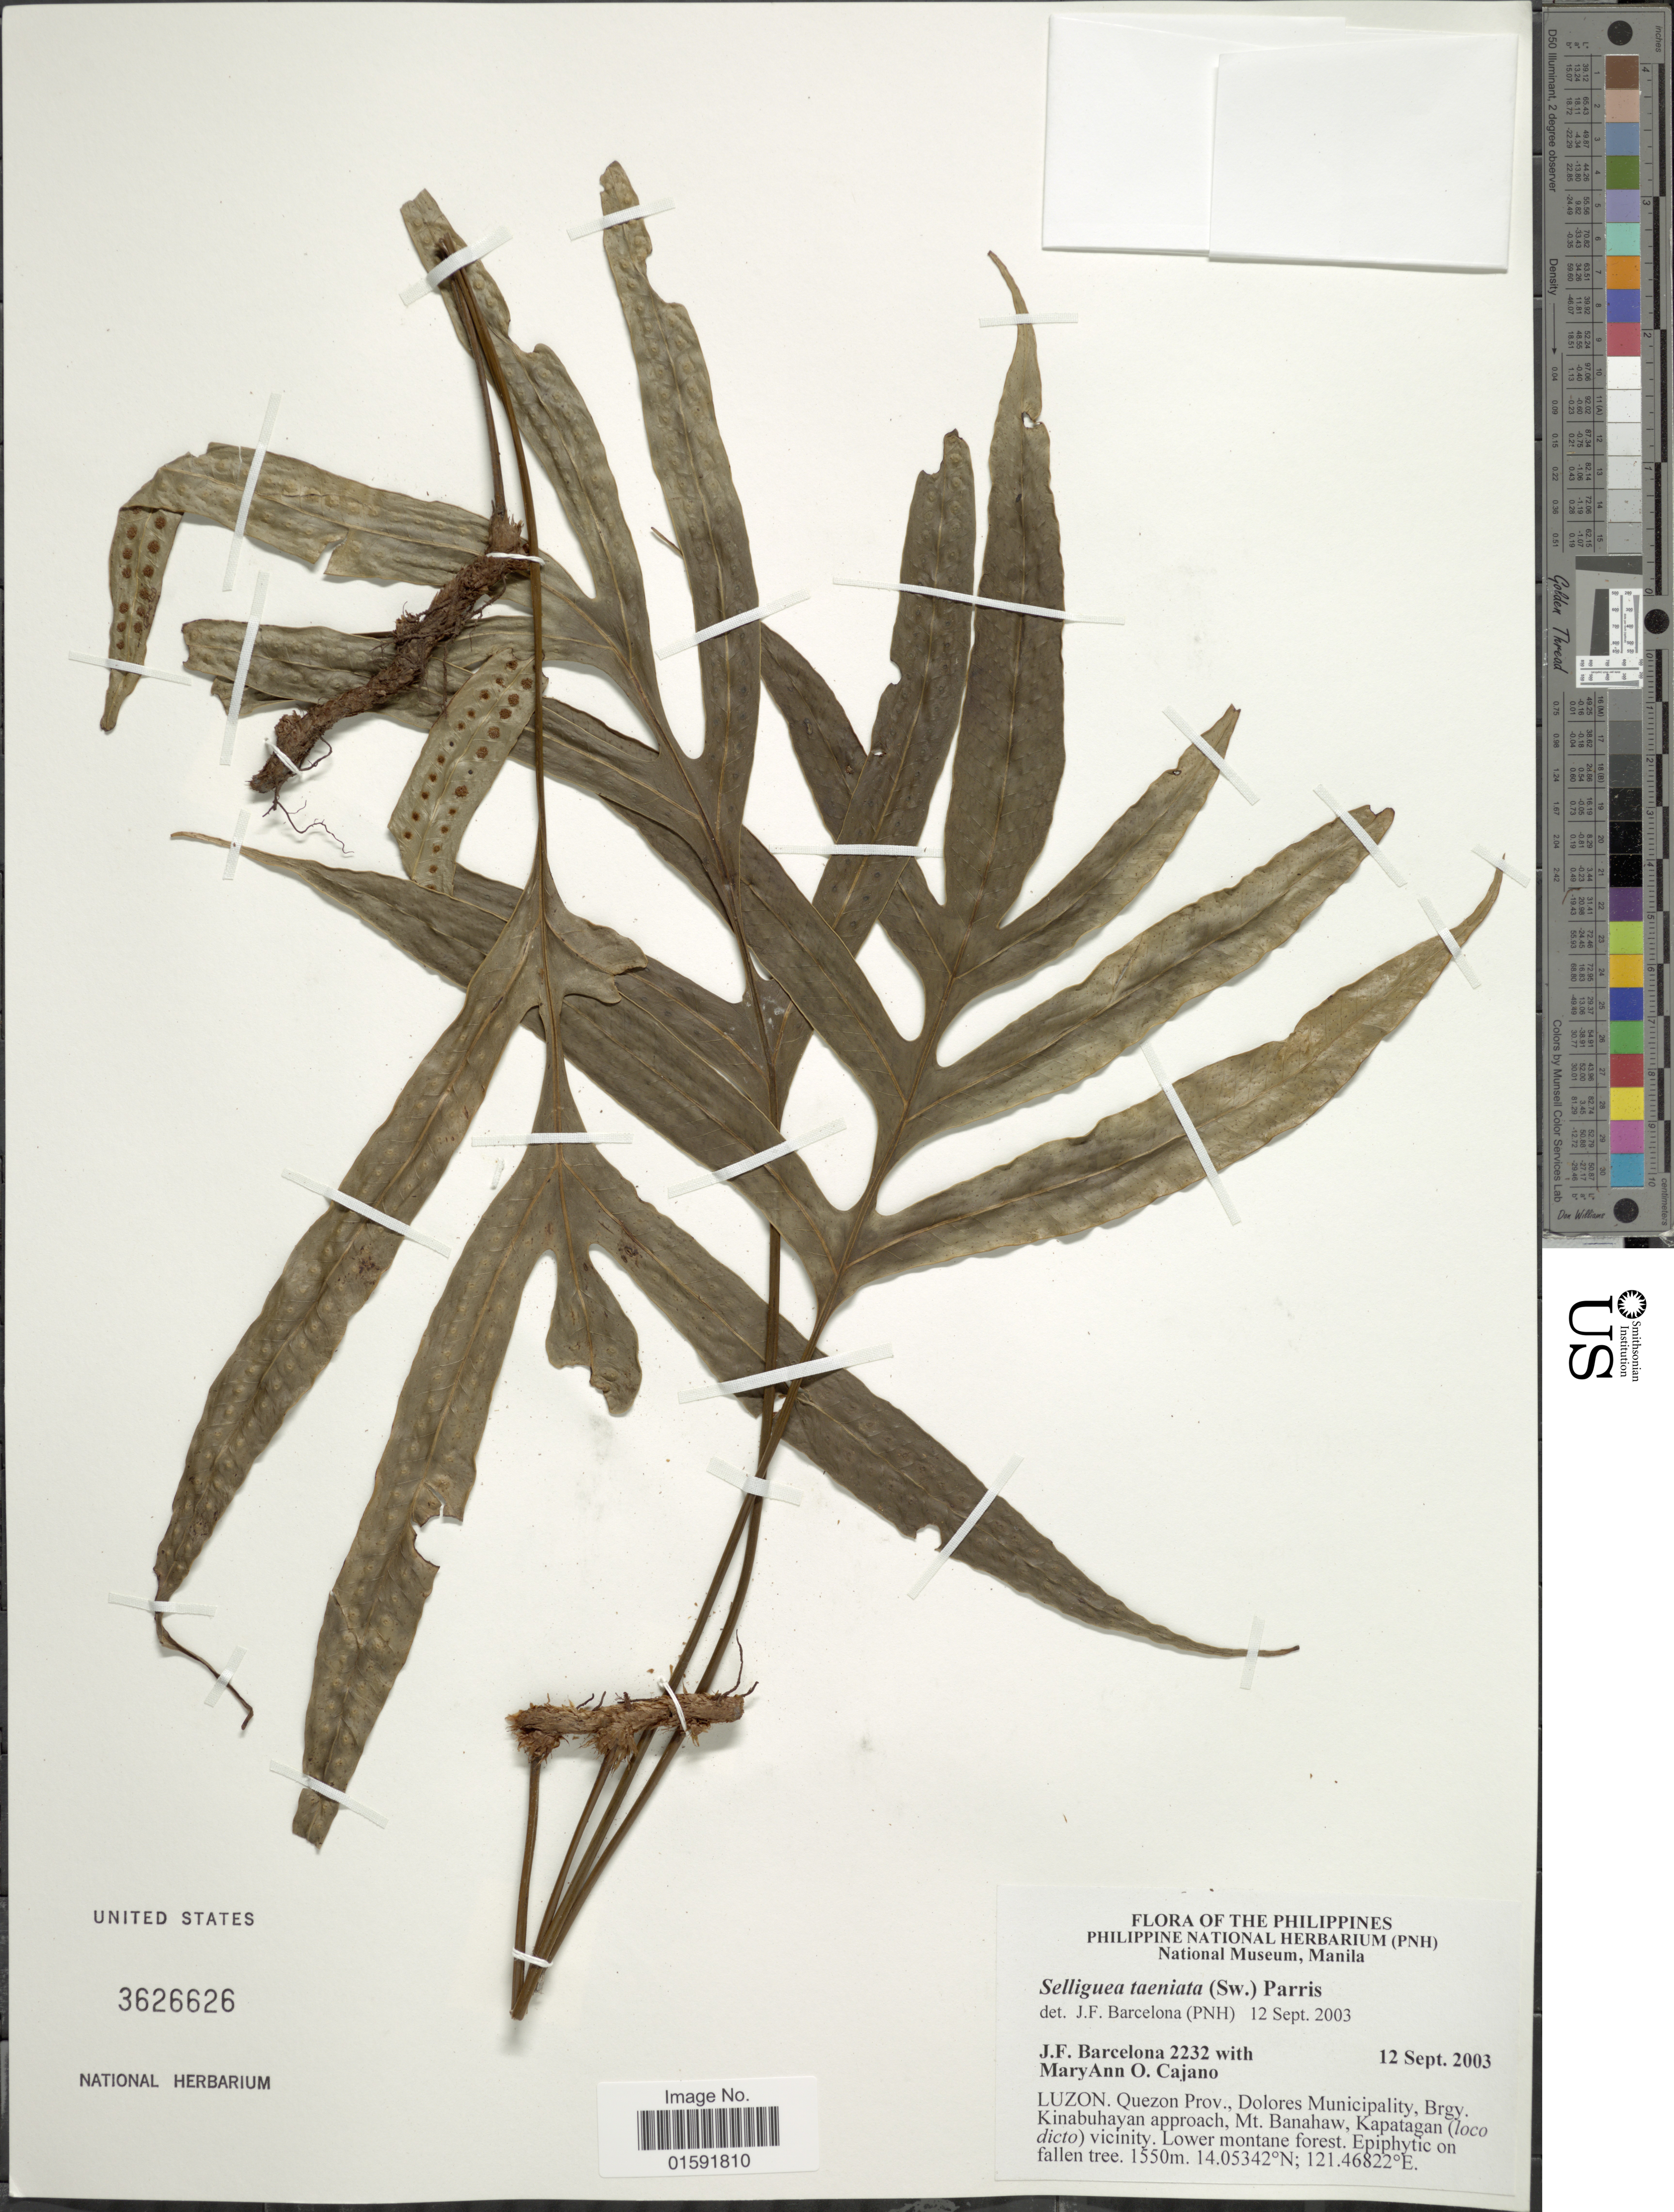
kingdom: Plantae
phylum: Tracheophyta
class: Polypodiopsida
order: Polypodiales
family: Polypodiaceae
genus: Selliguea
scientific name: Selliguea taeniata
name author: Parris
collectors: J. F. Barcelona & M. Cajano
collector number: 2232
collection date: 2003-09-12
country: Philippines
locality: Luzon, Quezon Prov., Dolores Municipality, Brgy, Kinabuhayan approach, Mt. Banahaw, Kapatahan vicinity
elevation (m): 1550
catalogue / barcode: US 3626626